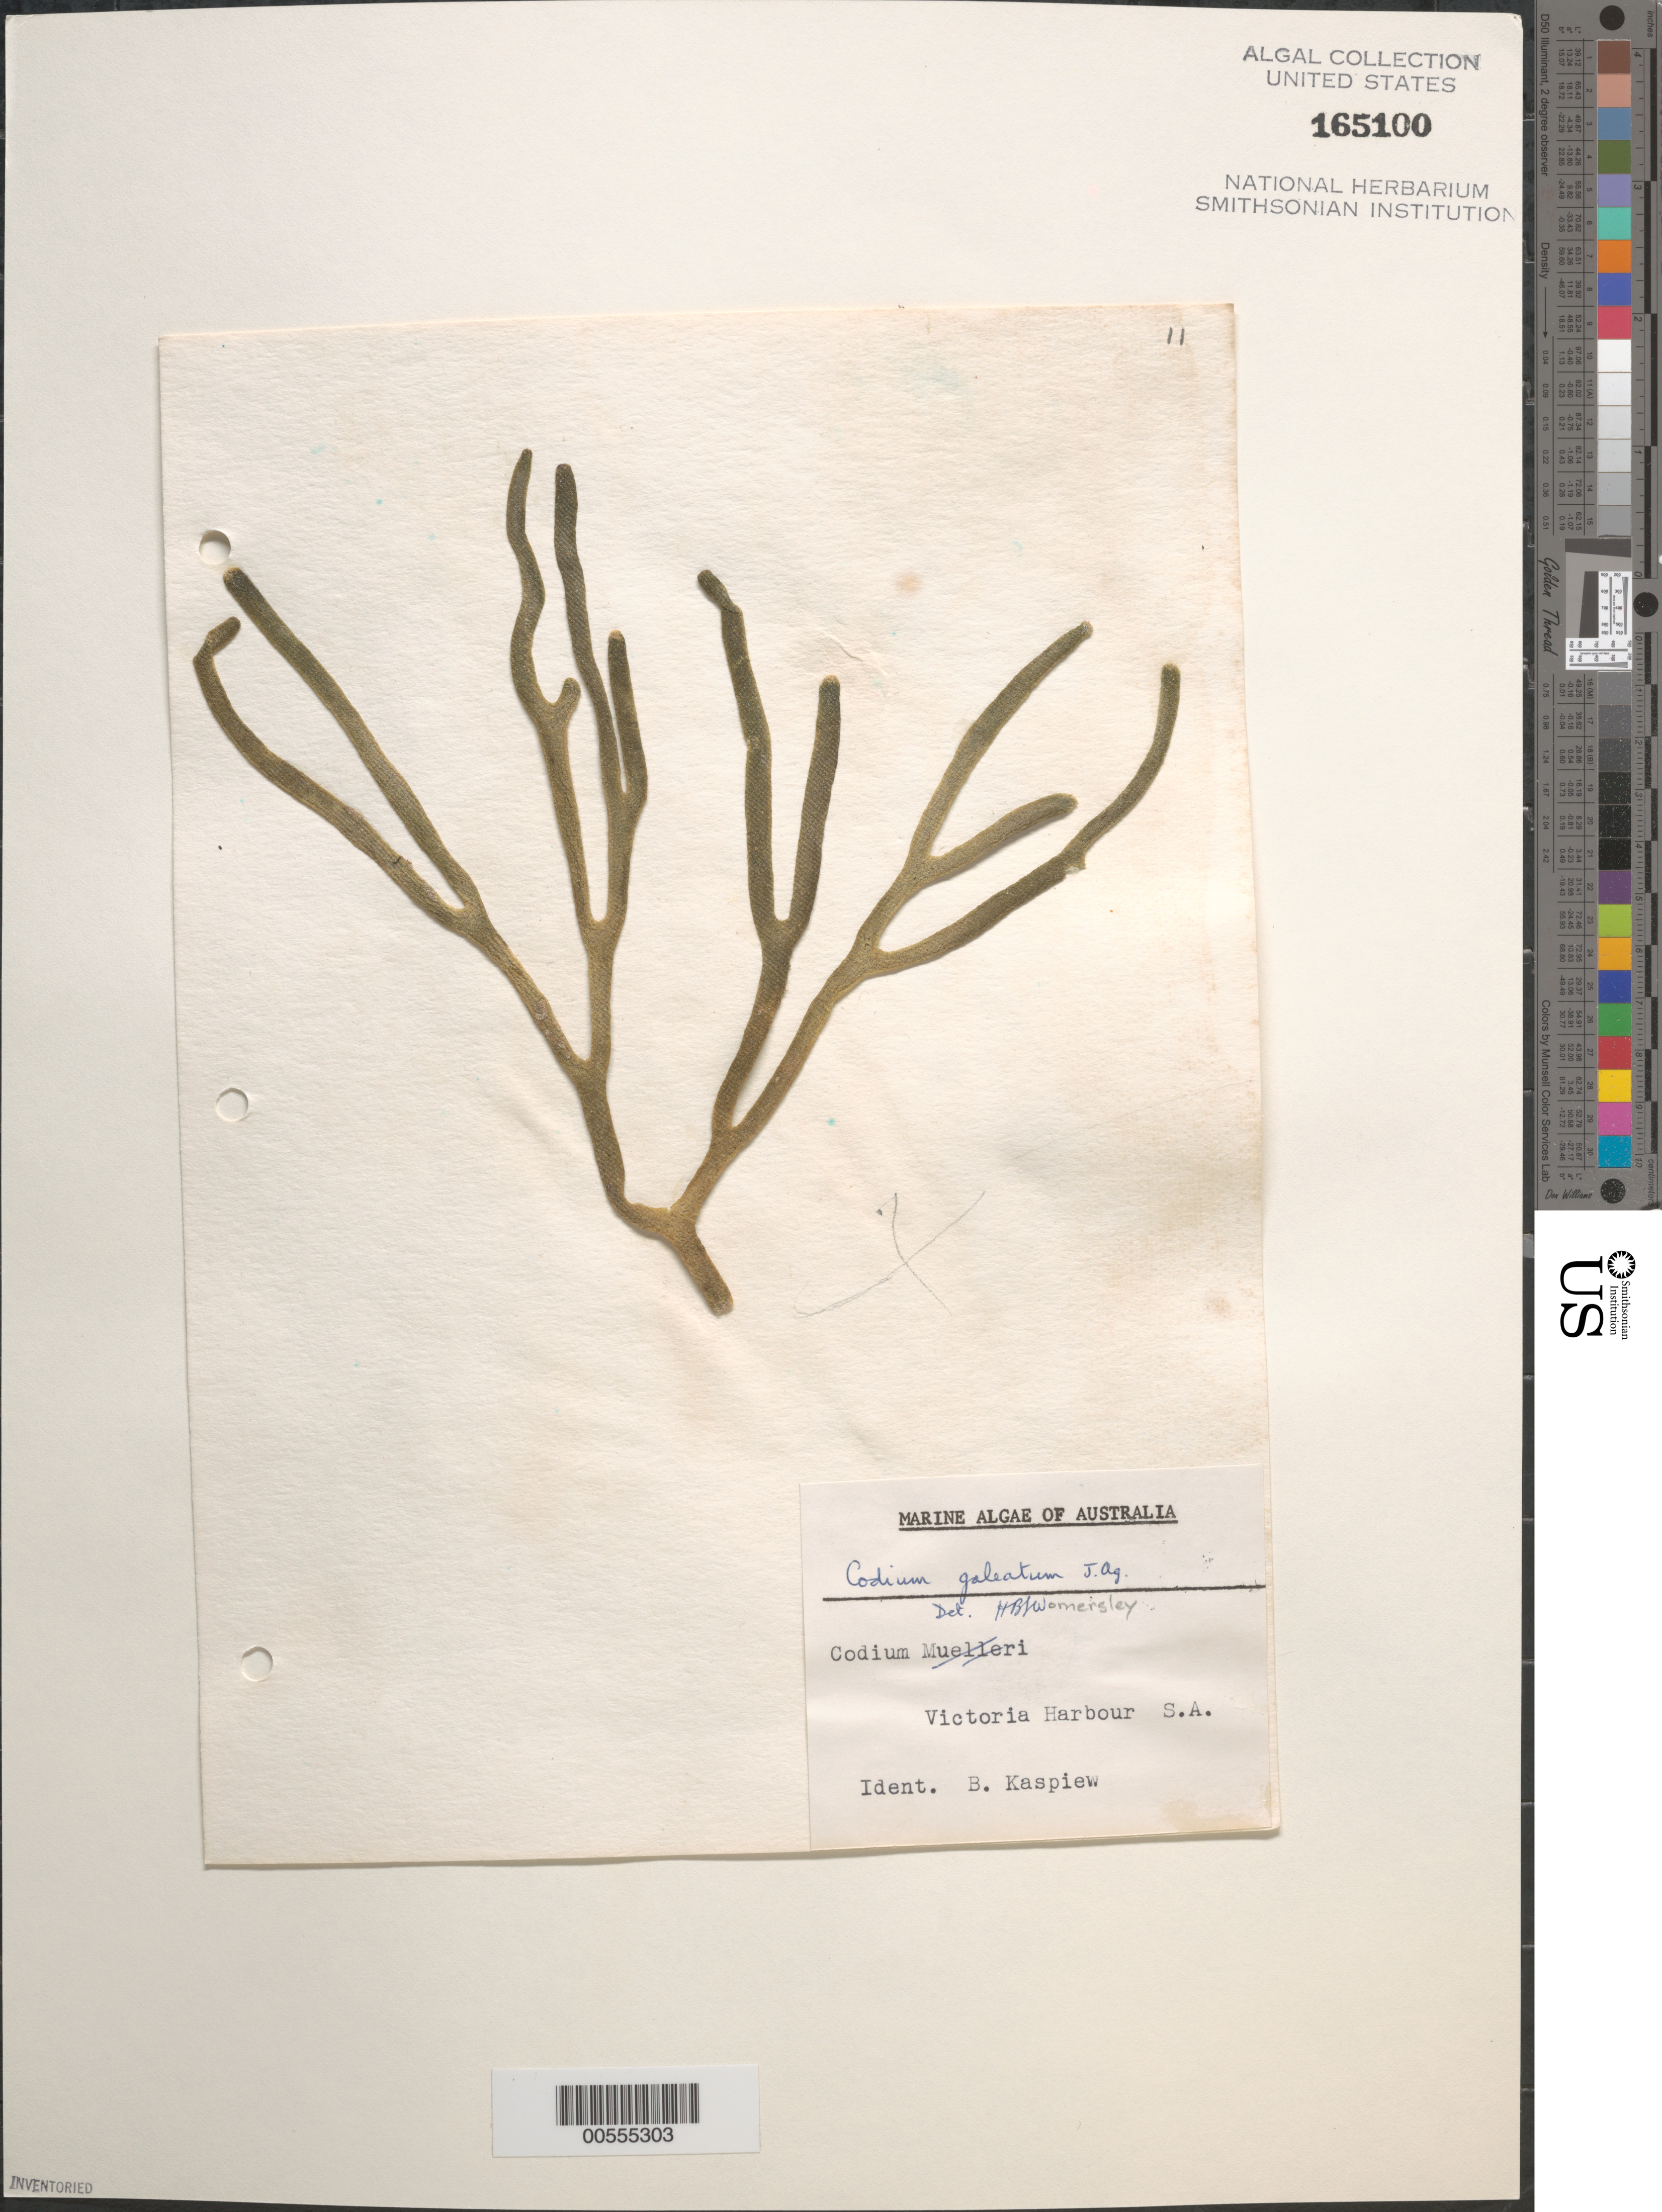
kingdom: Plantae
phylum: Chlorophyta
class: Ulvophyceae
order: Bryopsidales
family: Codiaceae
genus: Codium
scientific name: Codium galeatum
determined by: Womersley, H. B. S.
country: Australia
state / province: South Australia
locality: Victoria Harbor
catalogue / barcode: US 165100